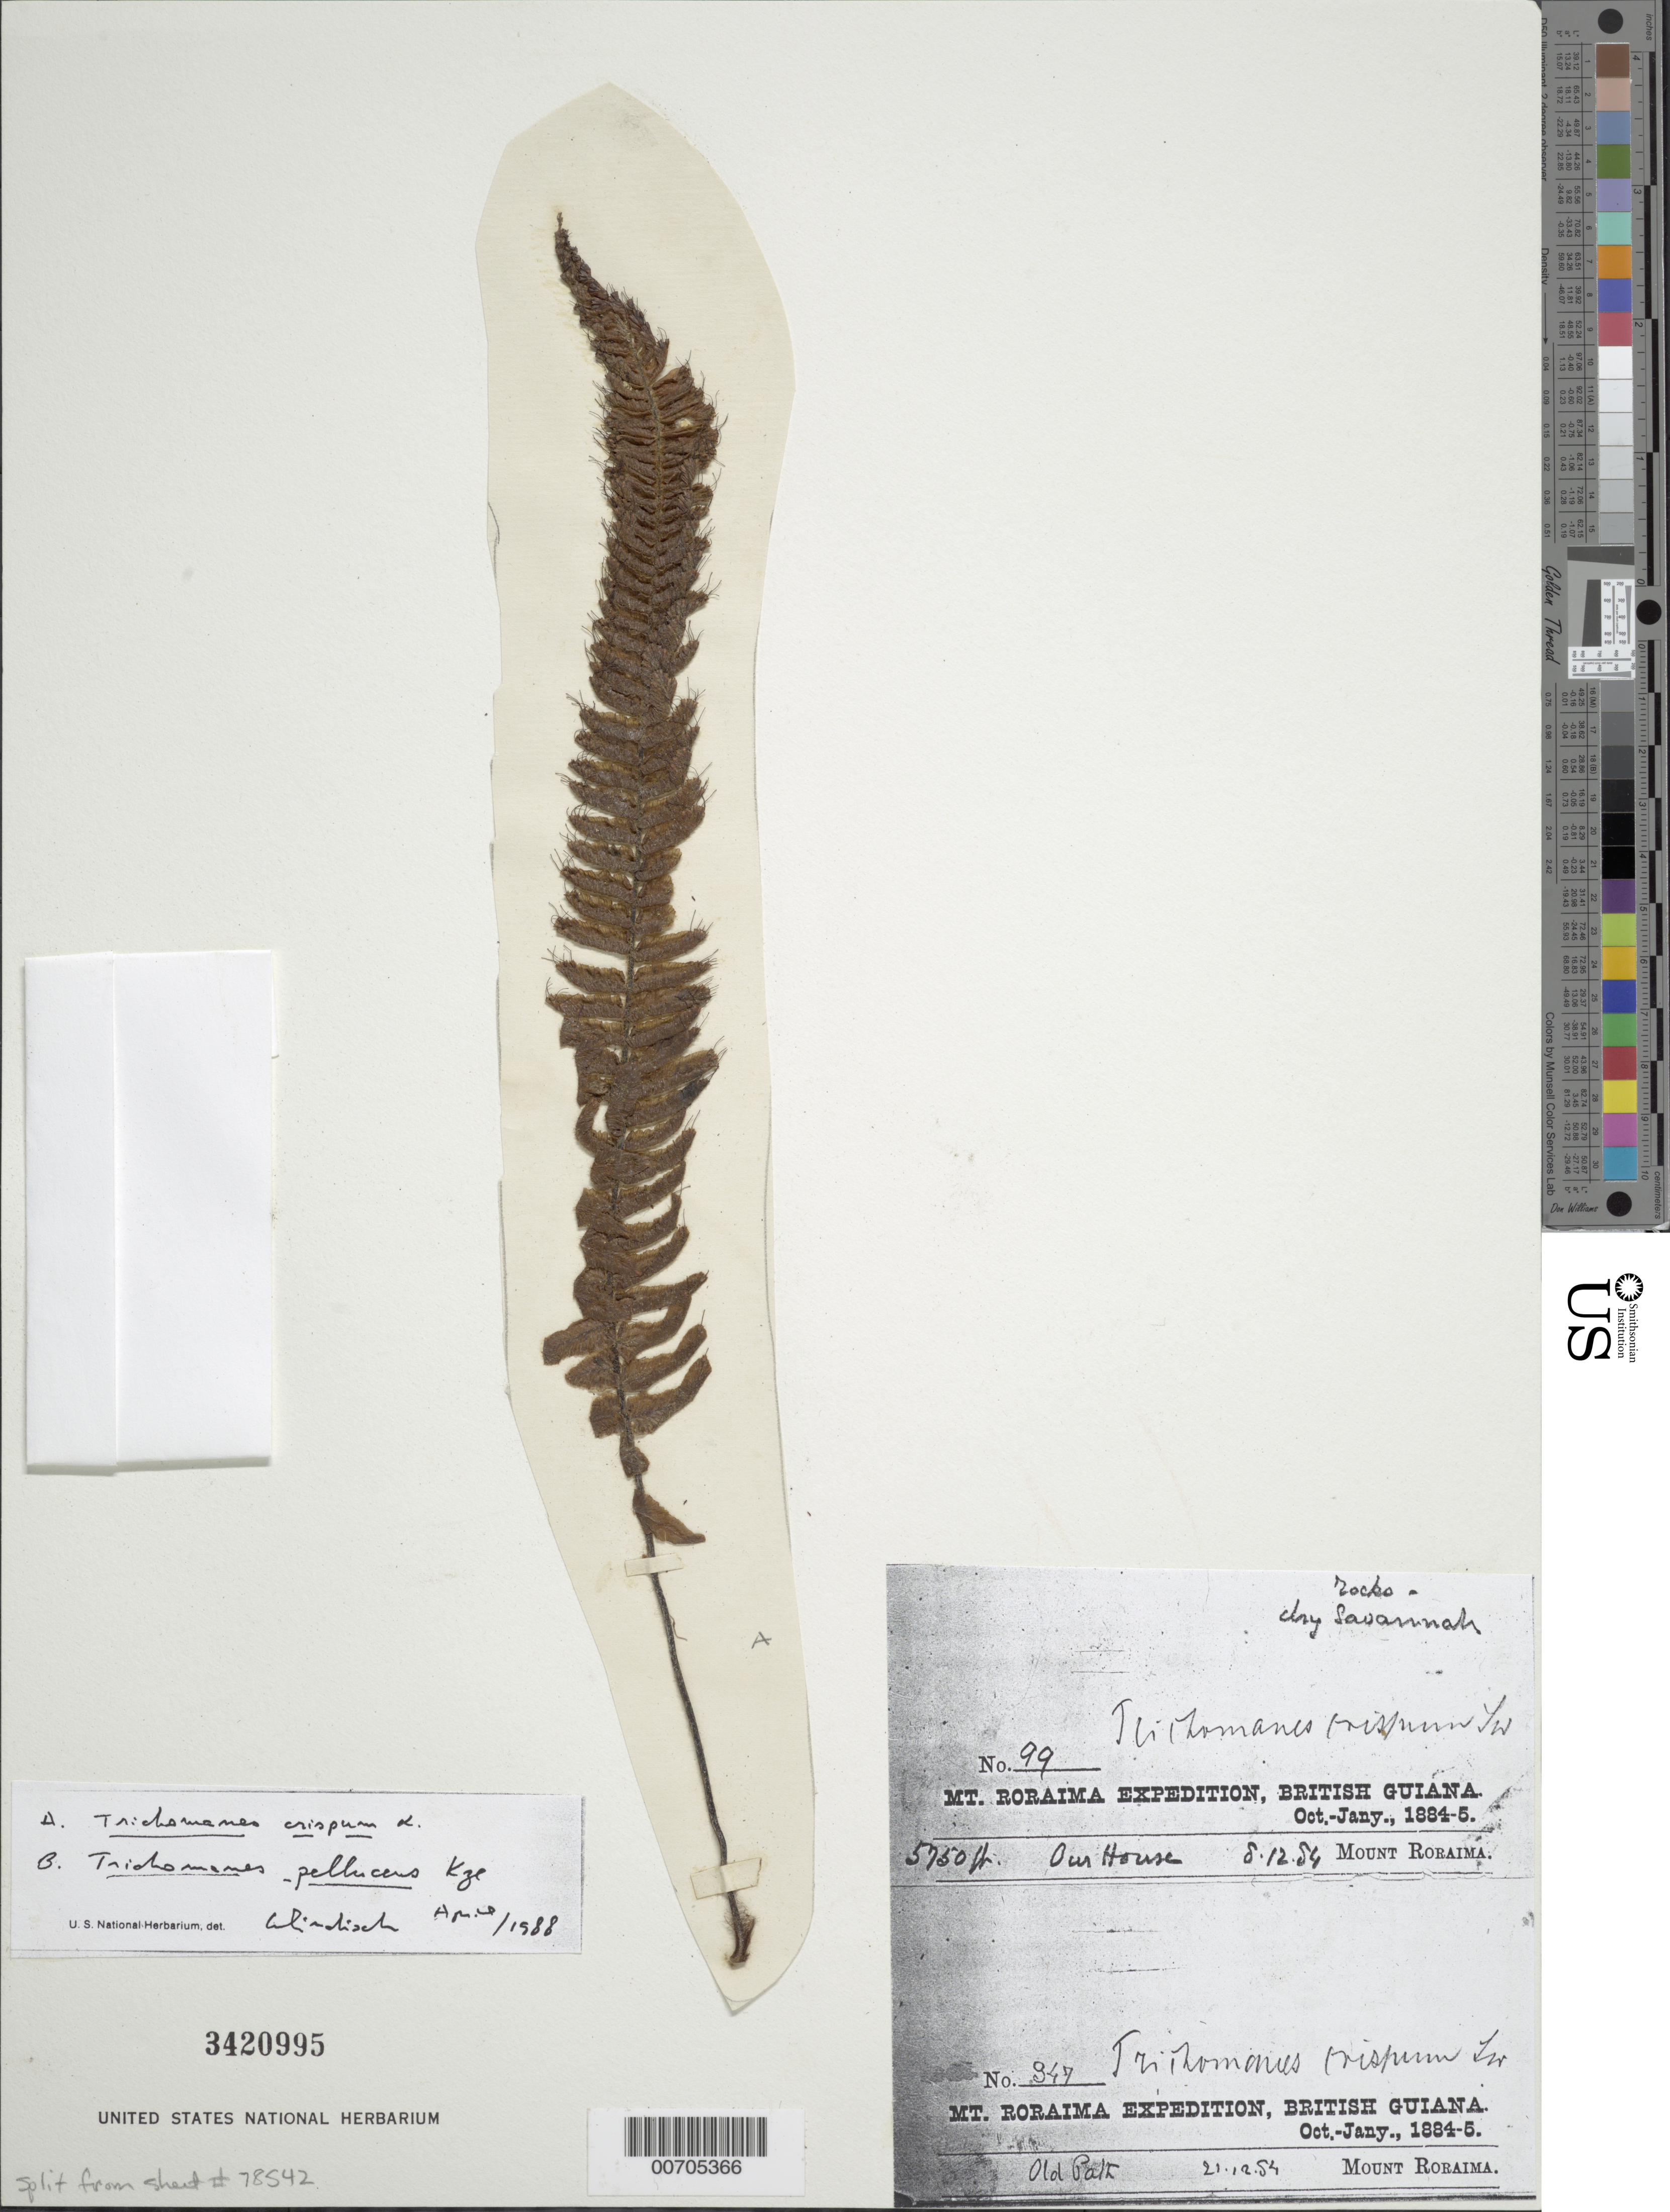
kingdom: Plantae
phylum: Tracheophyta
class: Polypodiopsida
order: Hymenophyllales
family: Hymenophyllaceae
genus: Trichomanes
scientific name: Trichomanes crispum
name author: L.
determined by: Windisch, Paulo Guenter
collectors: E. F. im Thurn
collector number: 99/ 947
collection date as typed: December 1884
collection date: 1884-12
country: Guyana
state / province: Cuyuni-Mazaruni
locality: Mt. Roraima, "our house/old path"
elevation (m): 1753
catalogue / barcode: US 3420995